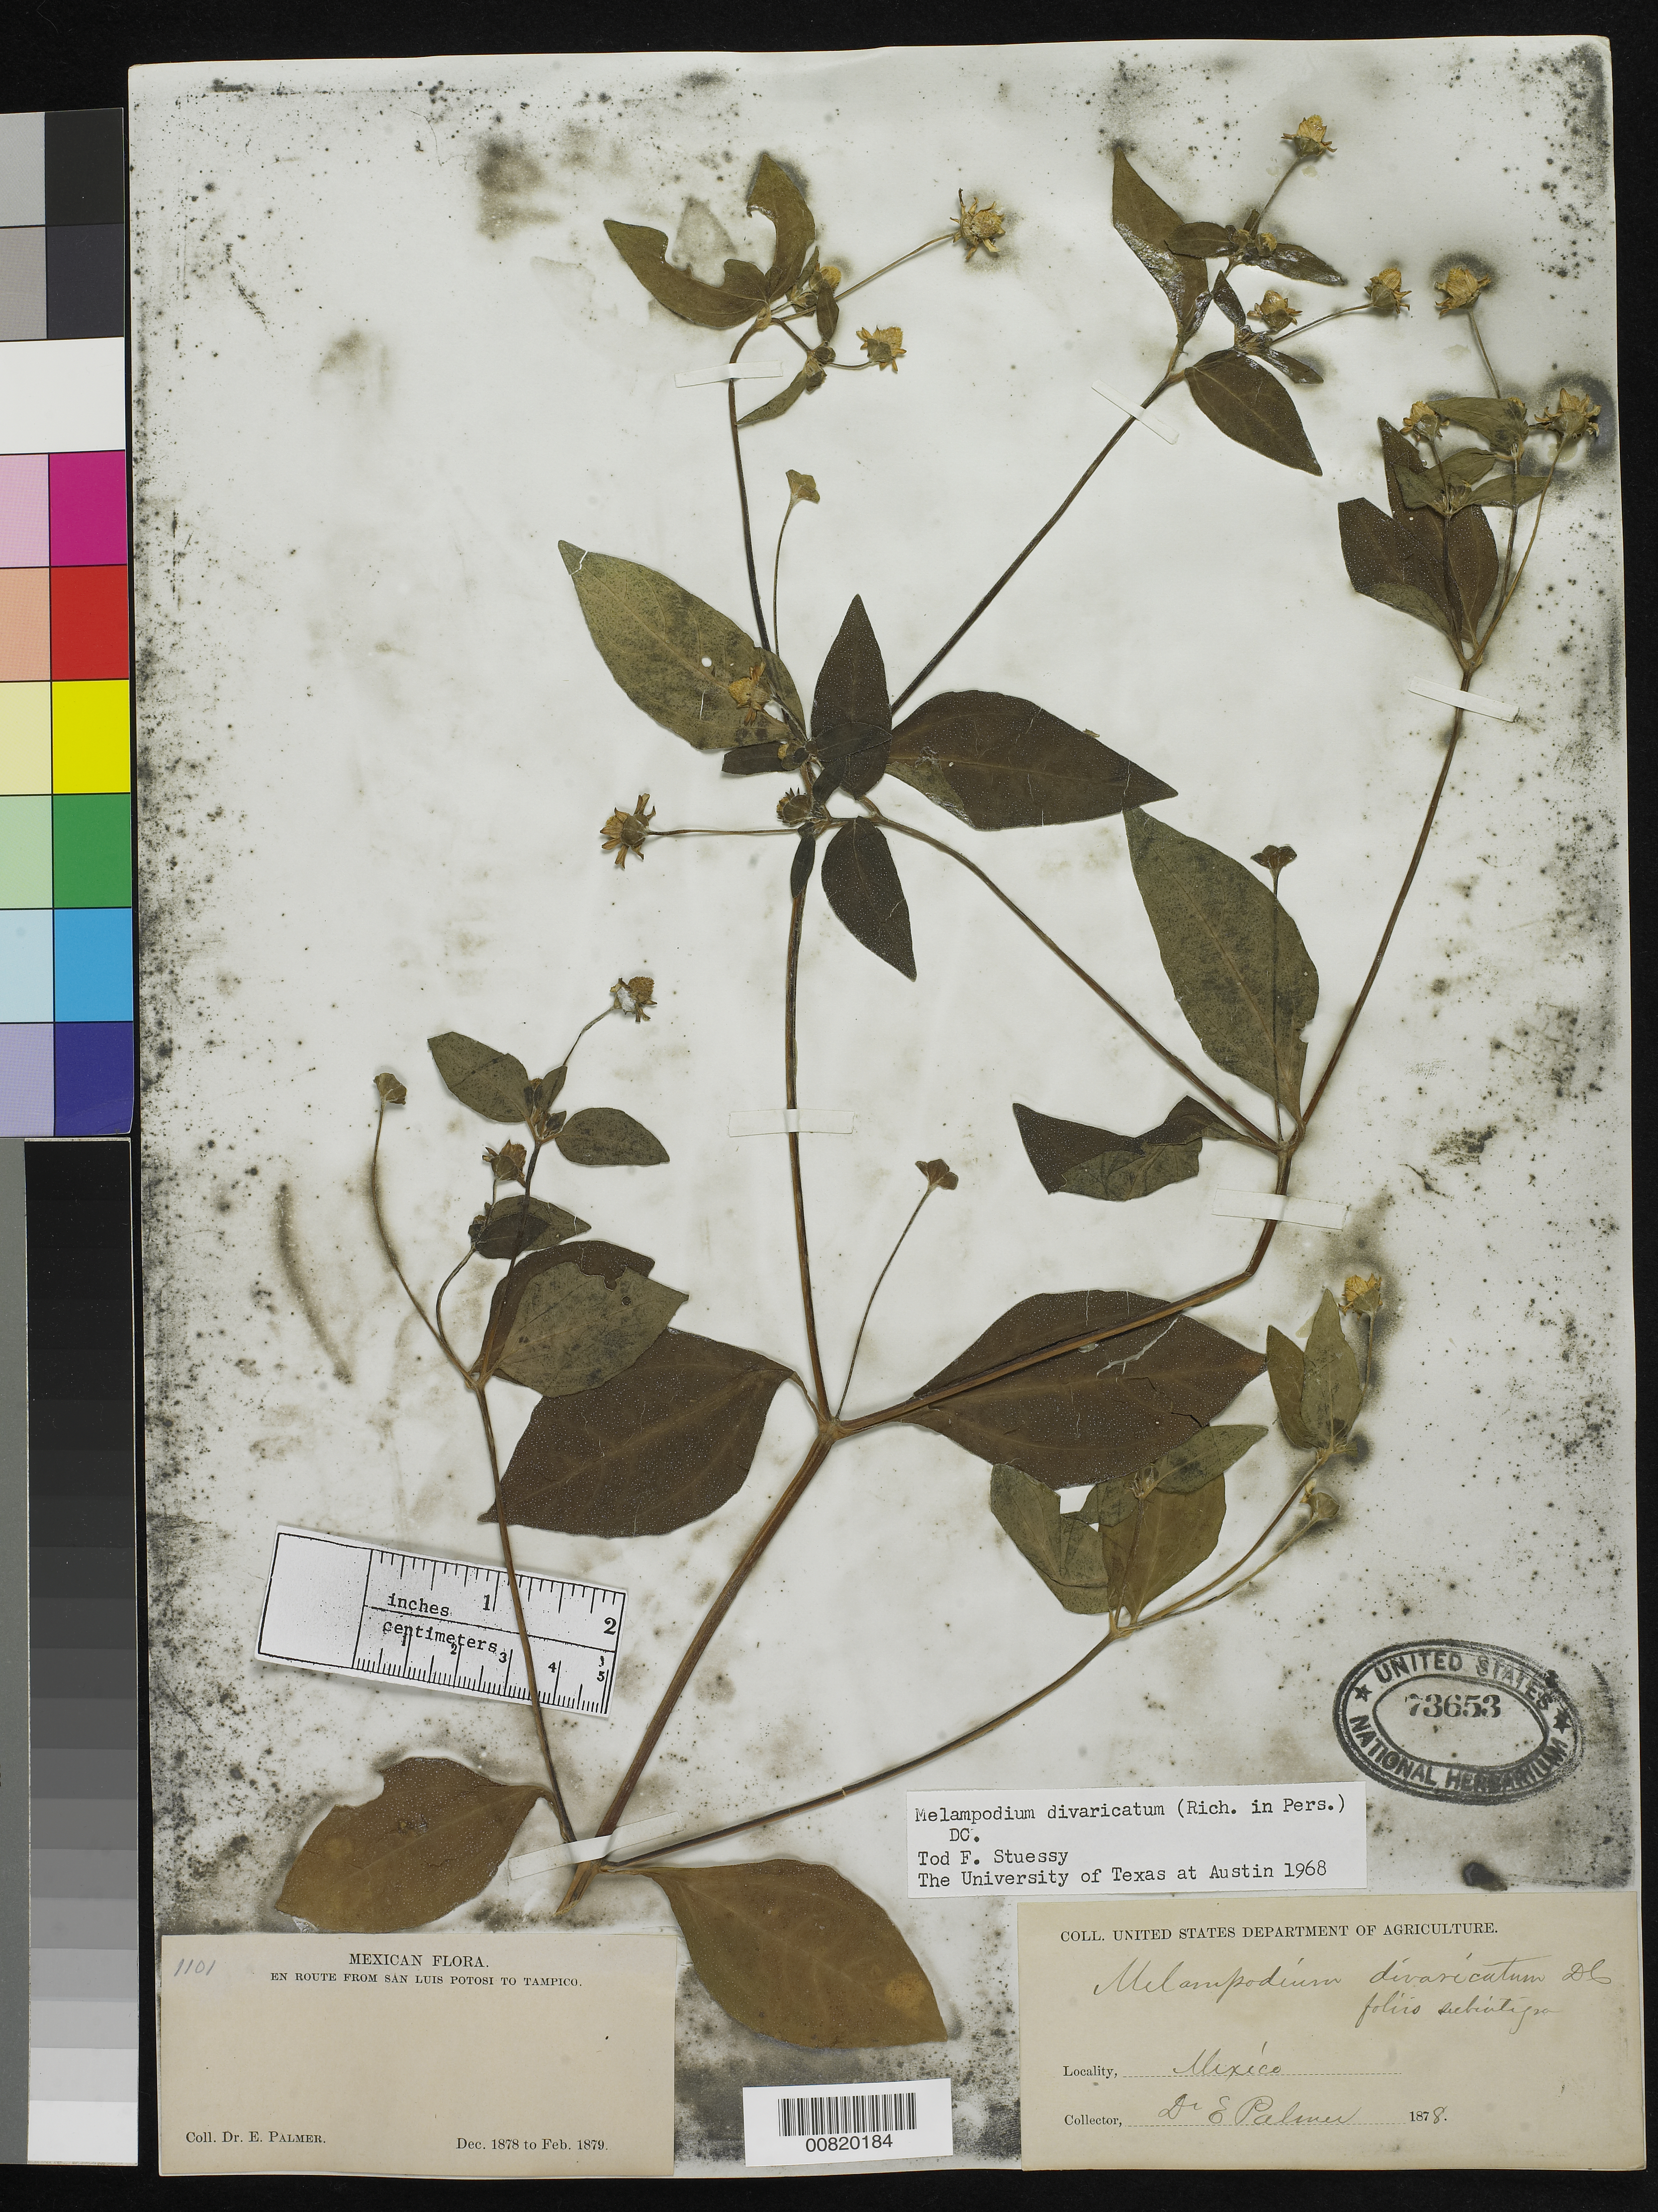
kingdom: Plantae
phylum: Tracheophyta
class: Magnoliopsida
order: Asterales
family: Asteraceae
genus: Melampodium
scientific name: Melampodium divaricatum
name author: (Rich.) DC.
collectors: E. Palmer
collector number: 1101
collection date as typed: Dec 1878 to -- Feb 1879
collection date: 1878-12/1879-02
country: Mexico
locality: En route from San Luis Potosí to Tampico, Tamaulipas.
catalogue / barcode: US 73653